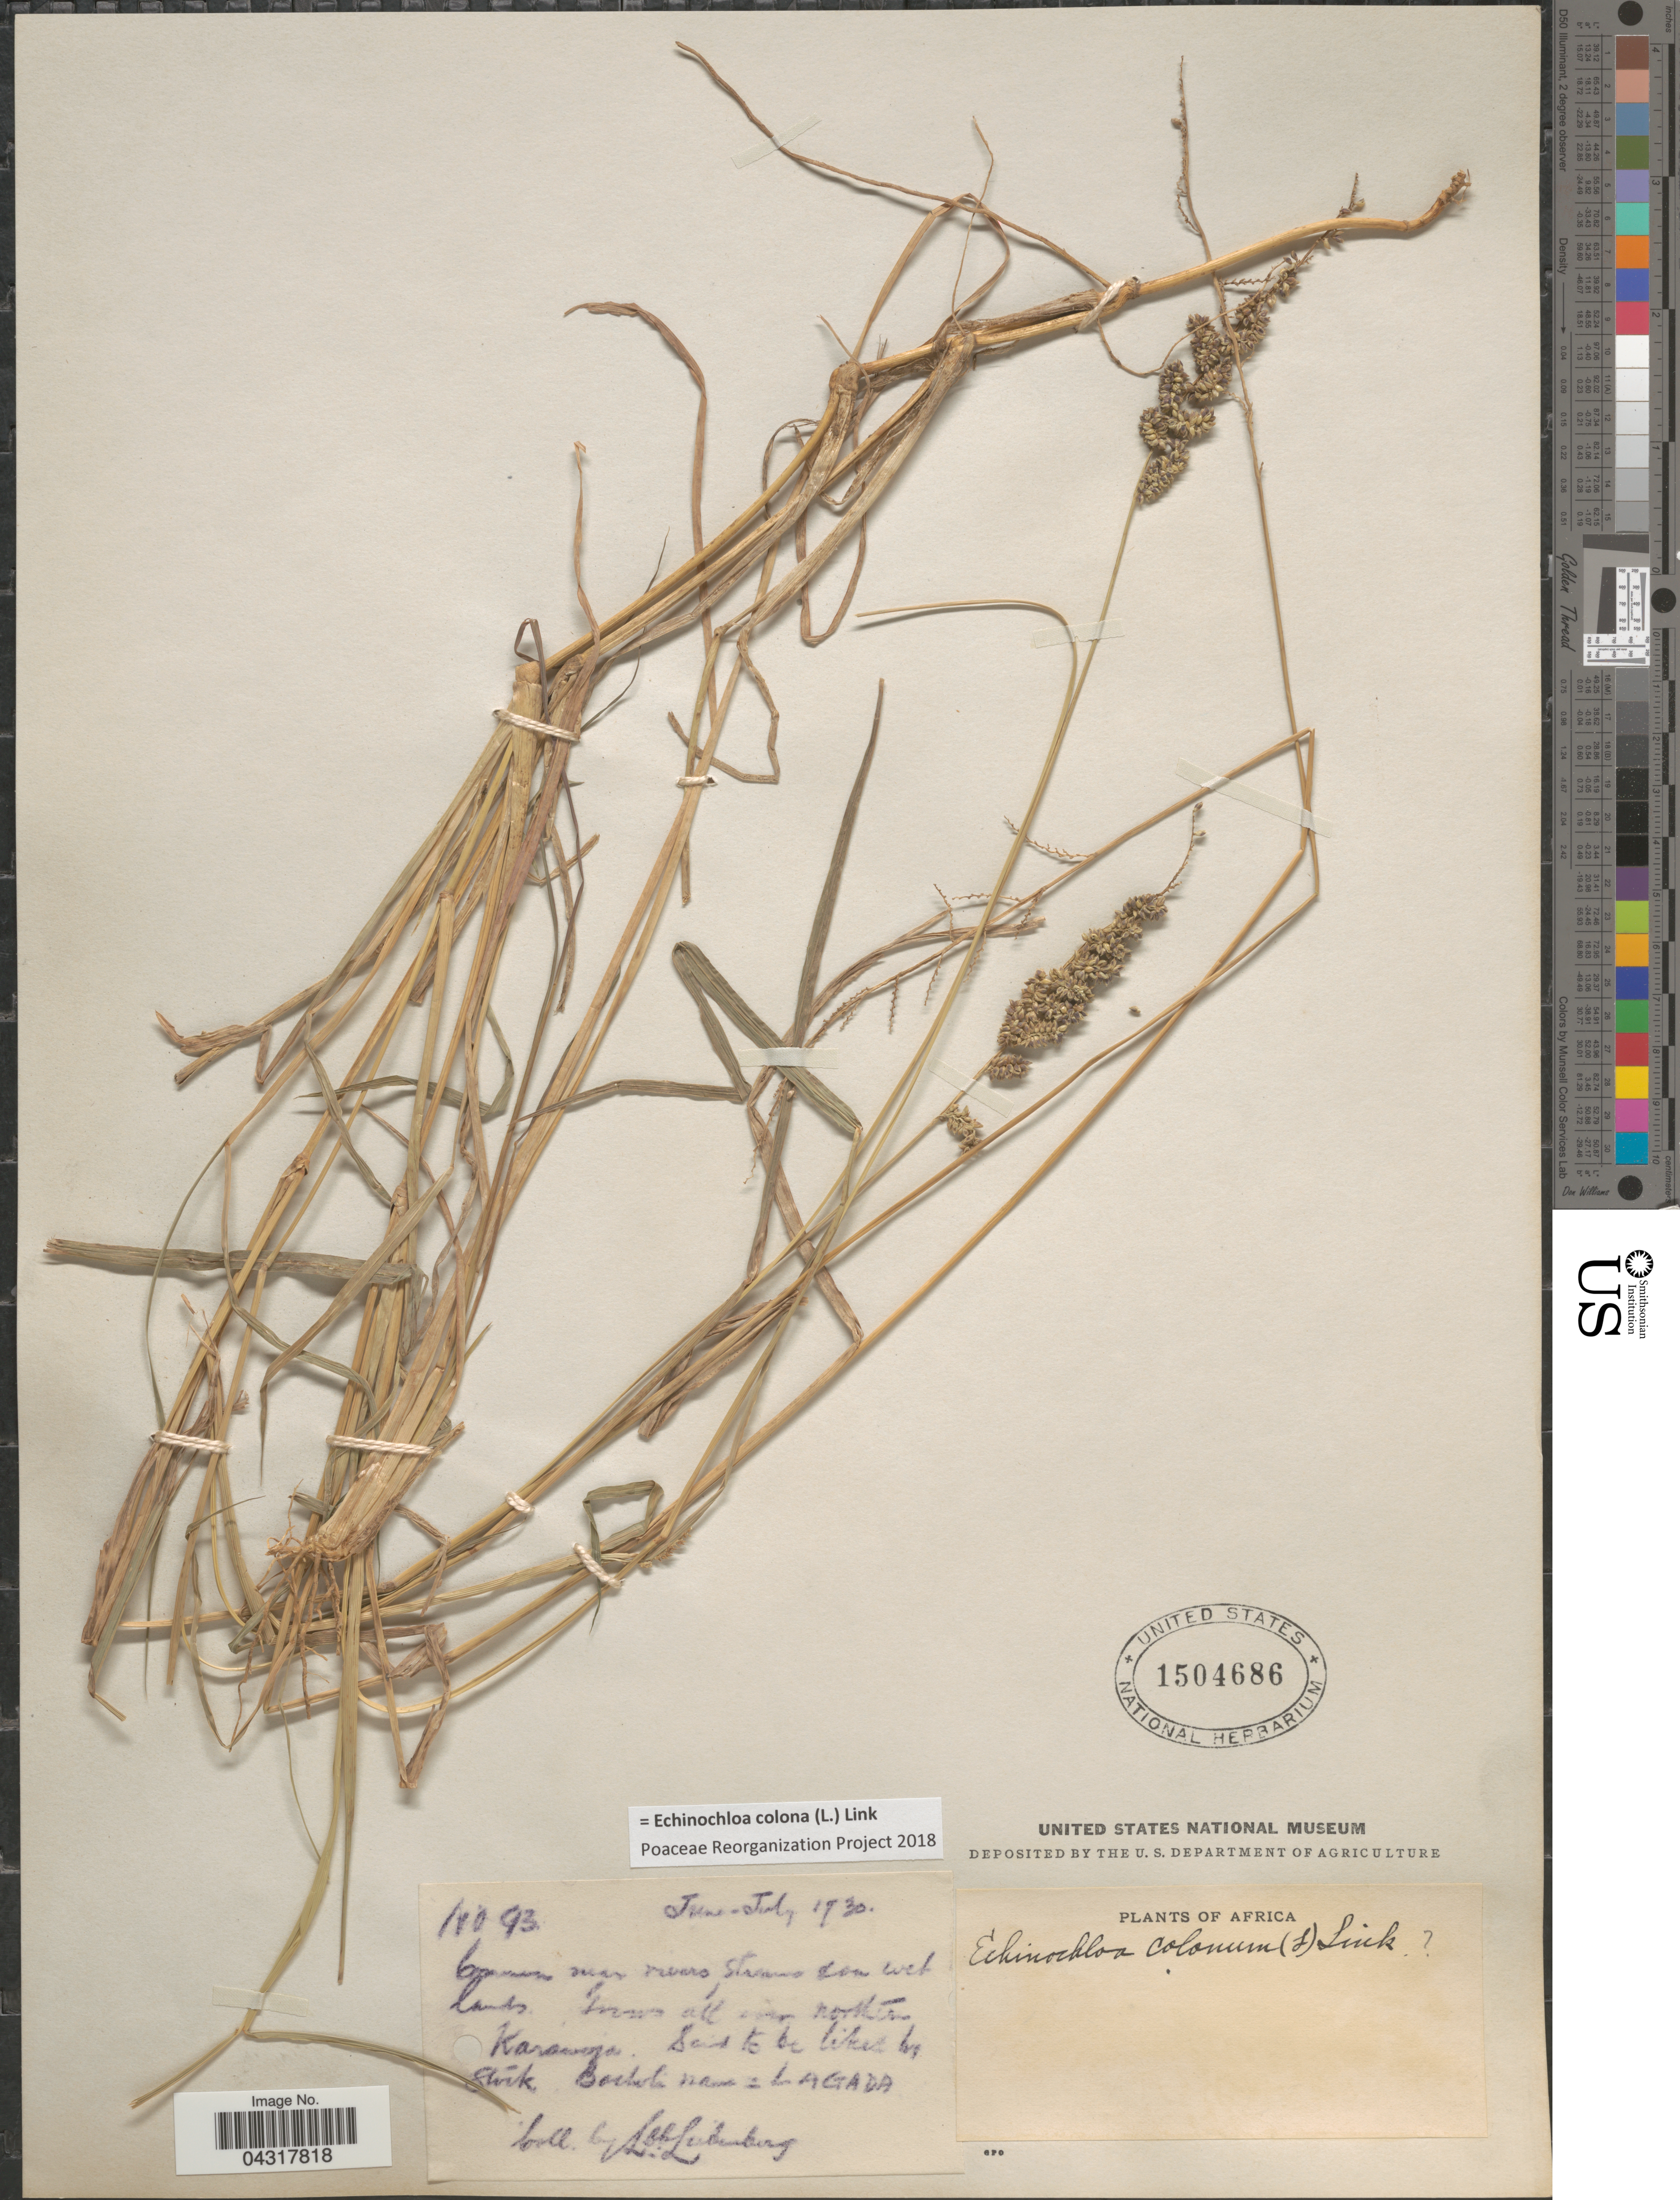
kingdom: Plantae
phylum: Tracheophyta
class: Liliopsida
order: Poales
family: Poaceae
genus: Echinochloa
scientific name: Echinochloa colona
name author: (L.) Link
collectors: L. Leibenburg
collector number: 10093*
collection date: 1930-06/1930-07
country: Uganda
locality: Common near rivers streams + on wet lands. Grows all over [illegible text] Northern Karamoja. Africa.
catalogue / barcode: US 1504686